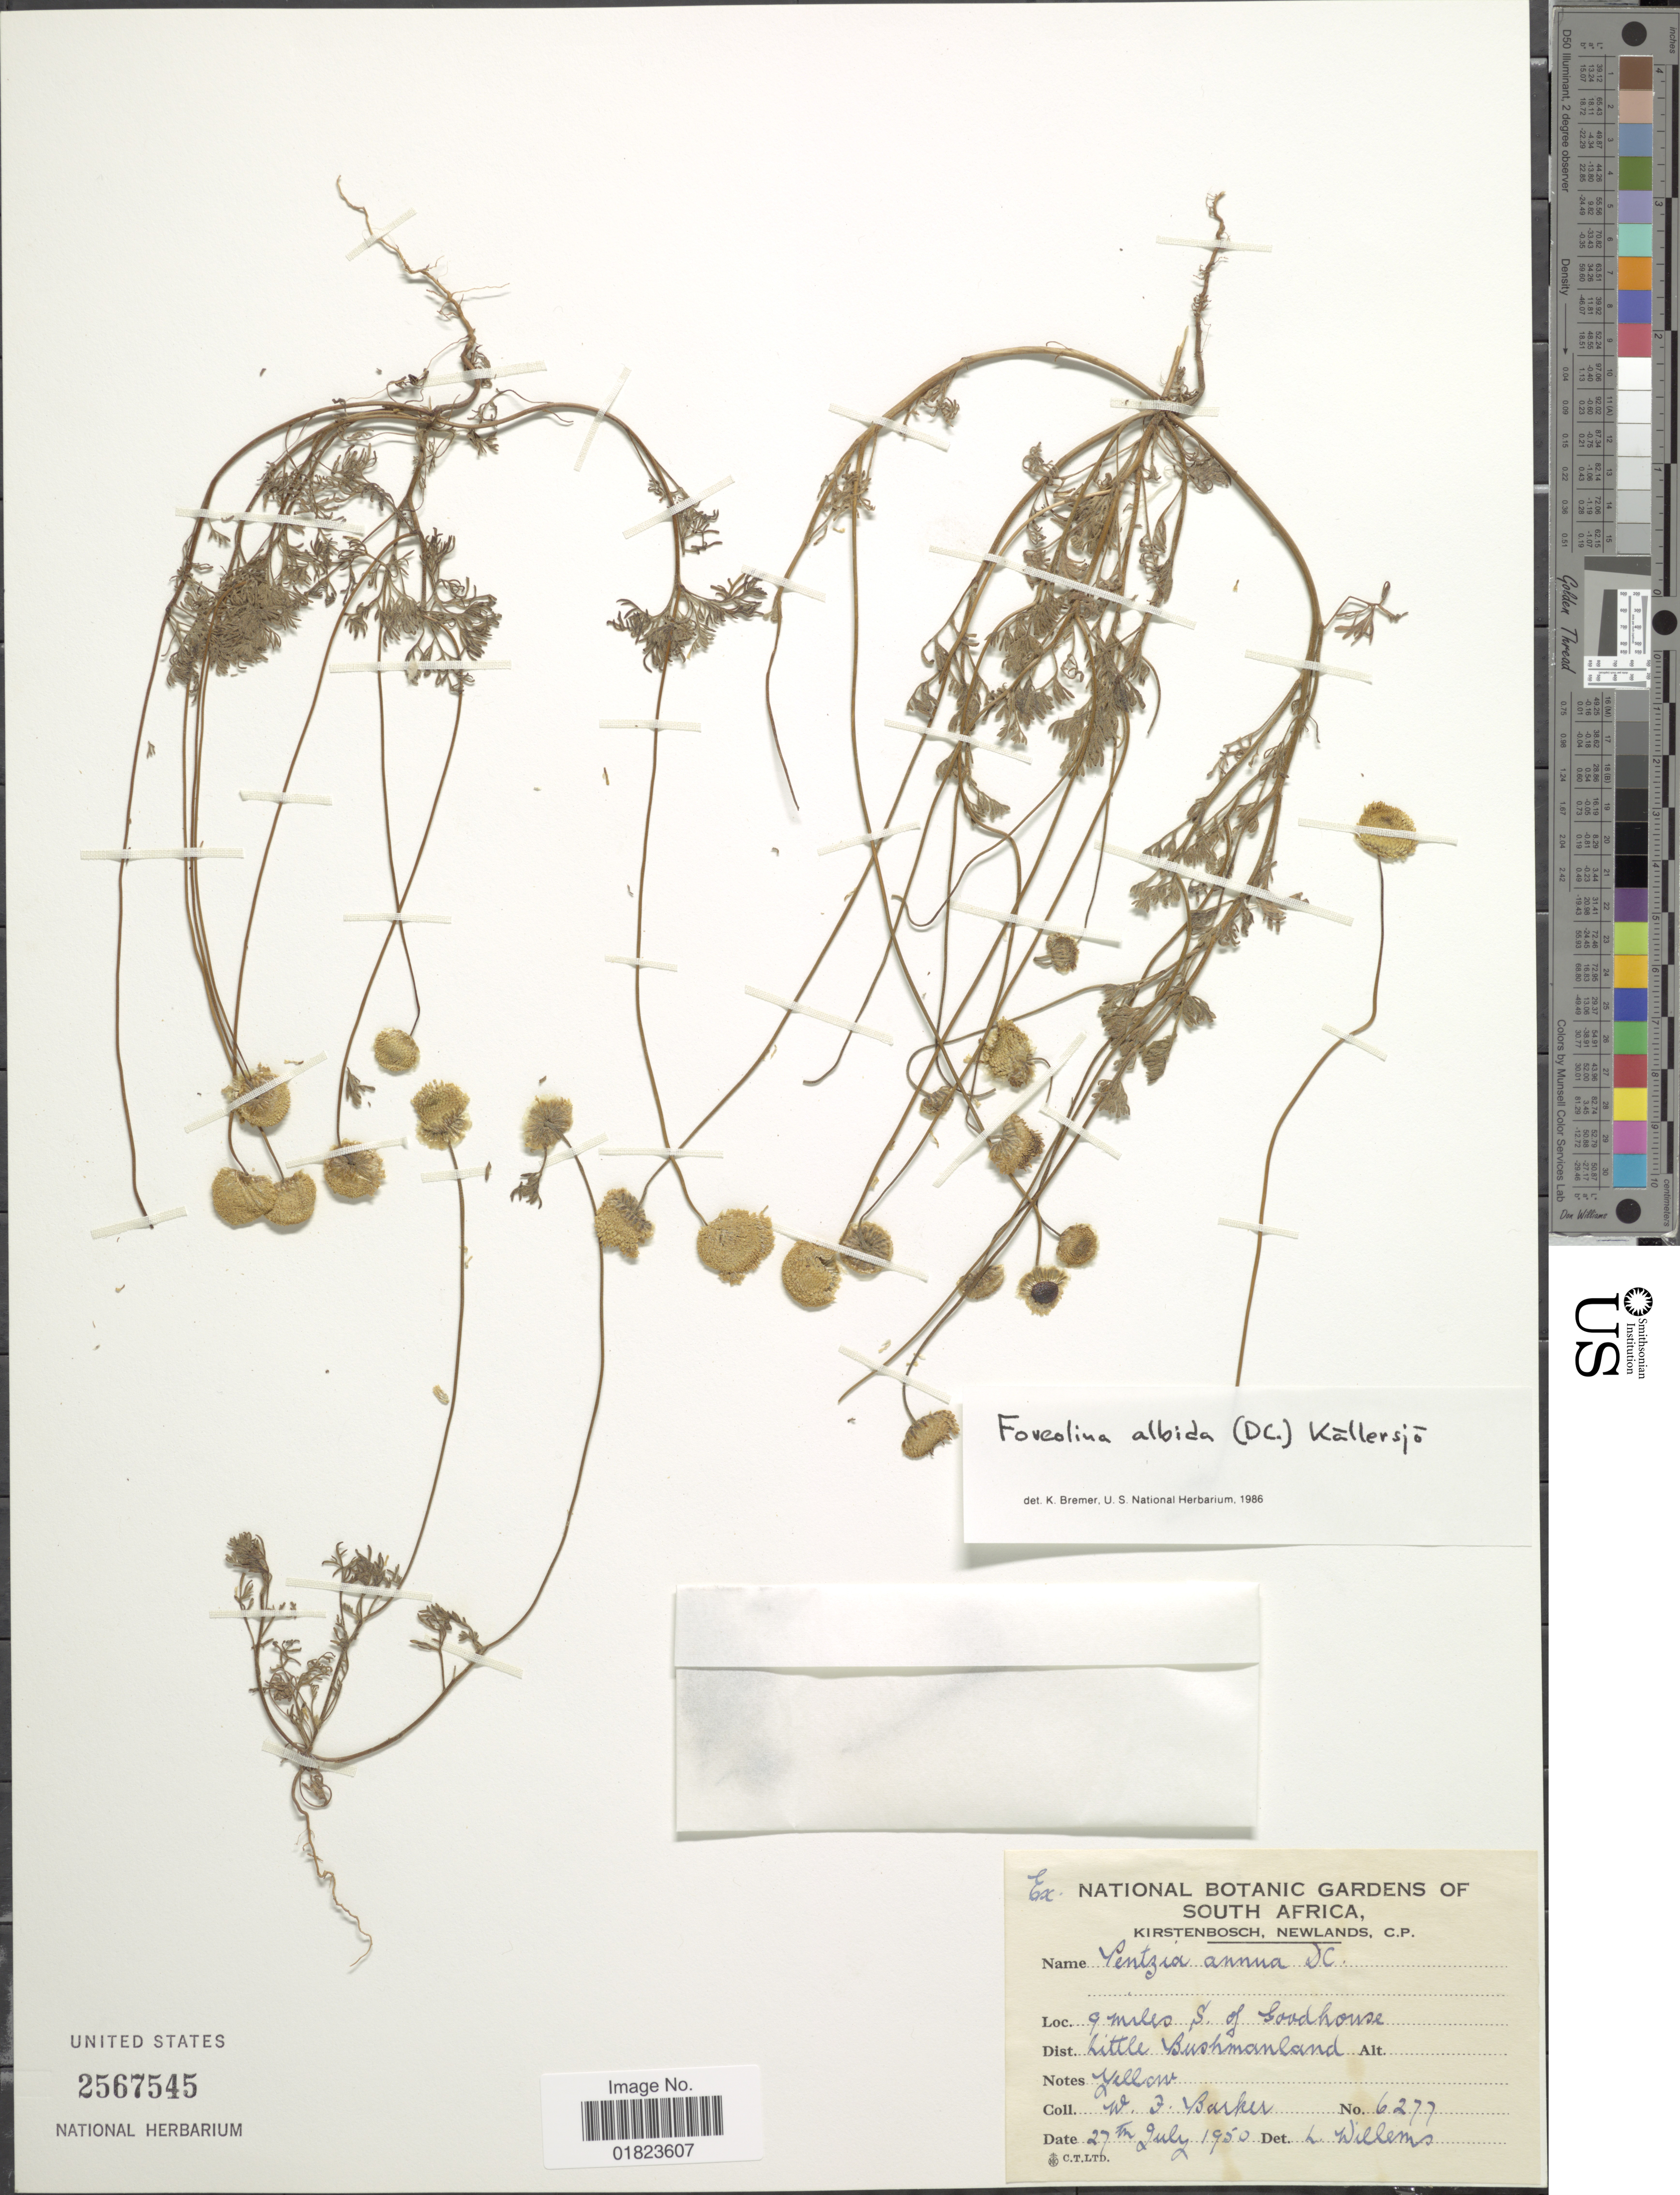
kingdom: Plantae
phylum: Tracheophyta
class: Magnoliopsida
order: Asterales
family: Asteraceae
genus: Foveolina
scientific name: Foveolina albida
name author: (DC.) Källersjö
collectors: W. F. Barker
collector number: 6277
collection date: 1950-07-27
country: South Africa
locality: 9 miles S. of Goodhouse, Little Bushmanland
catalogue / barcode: US 2567545